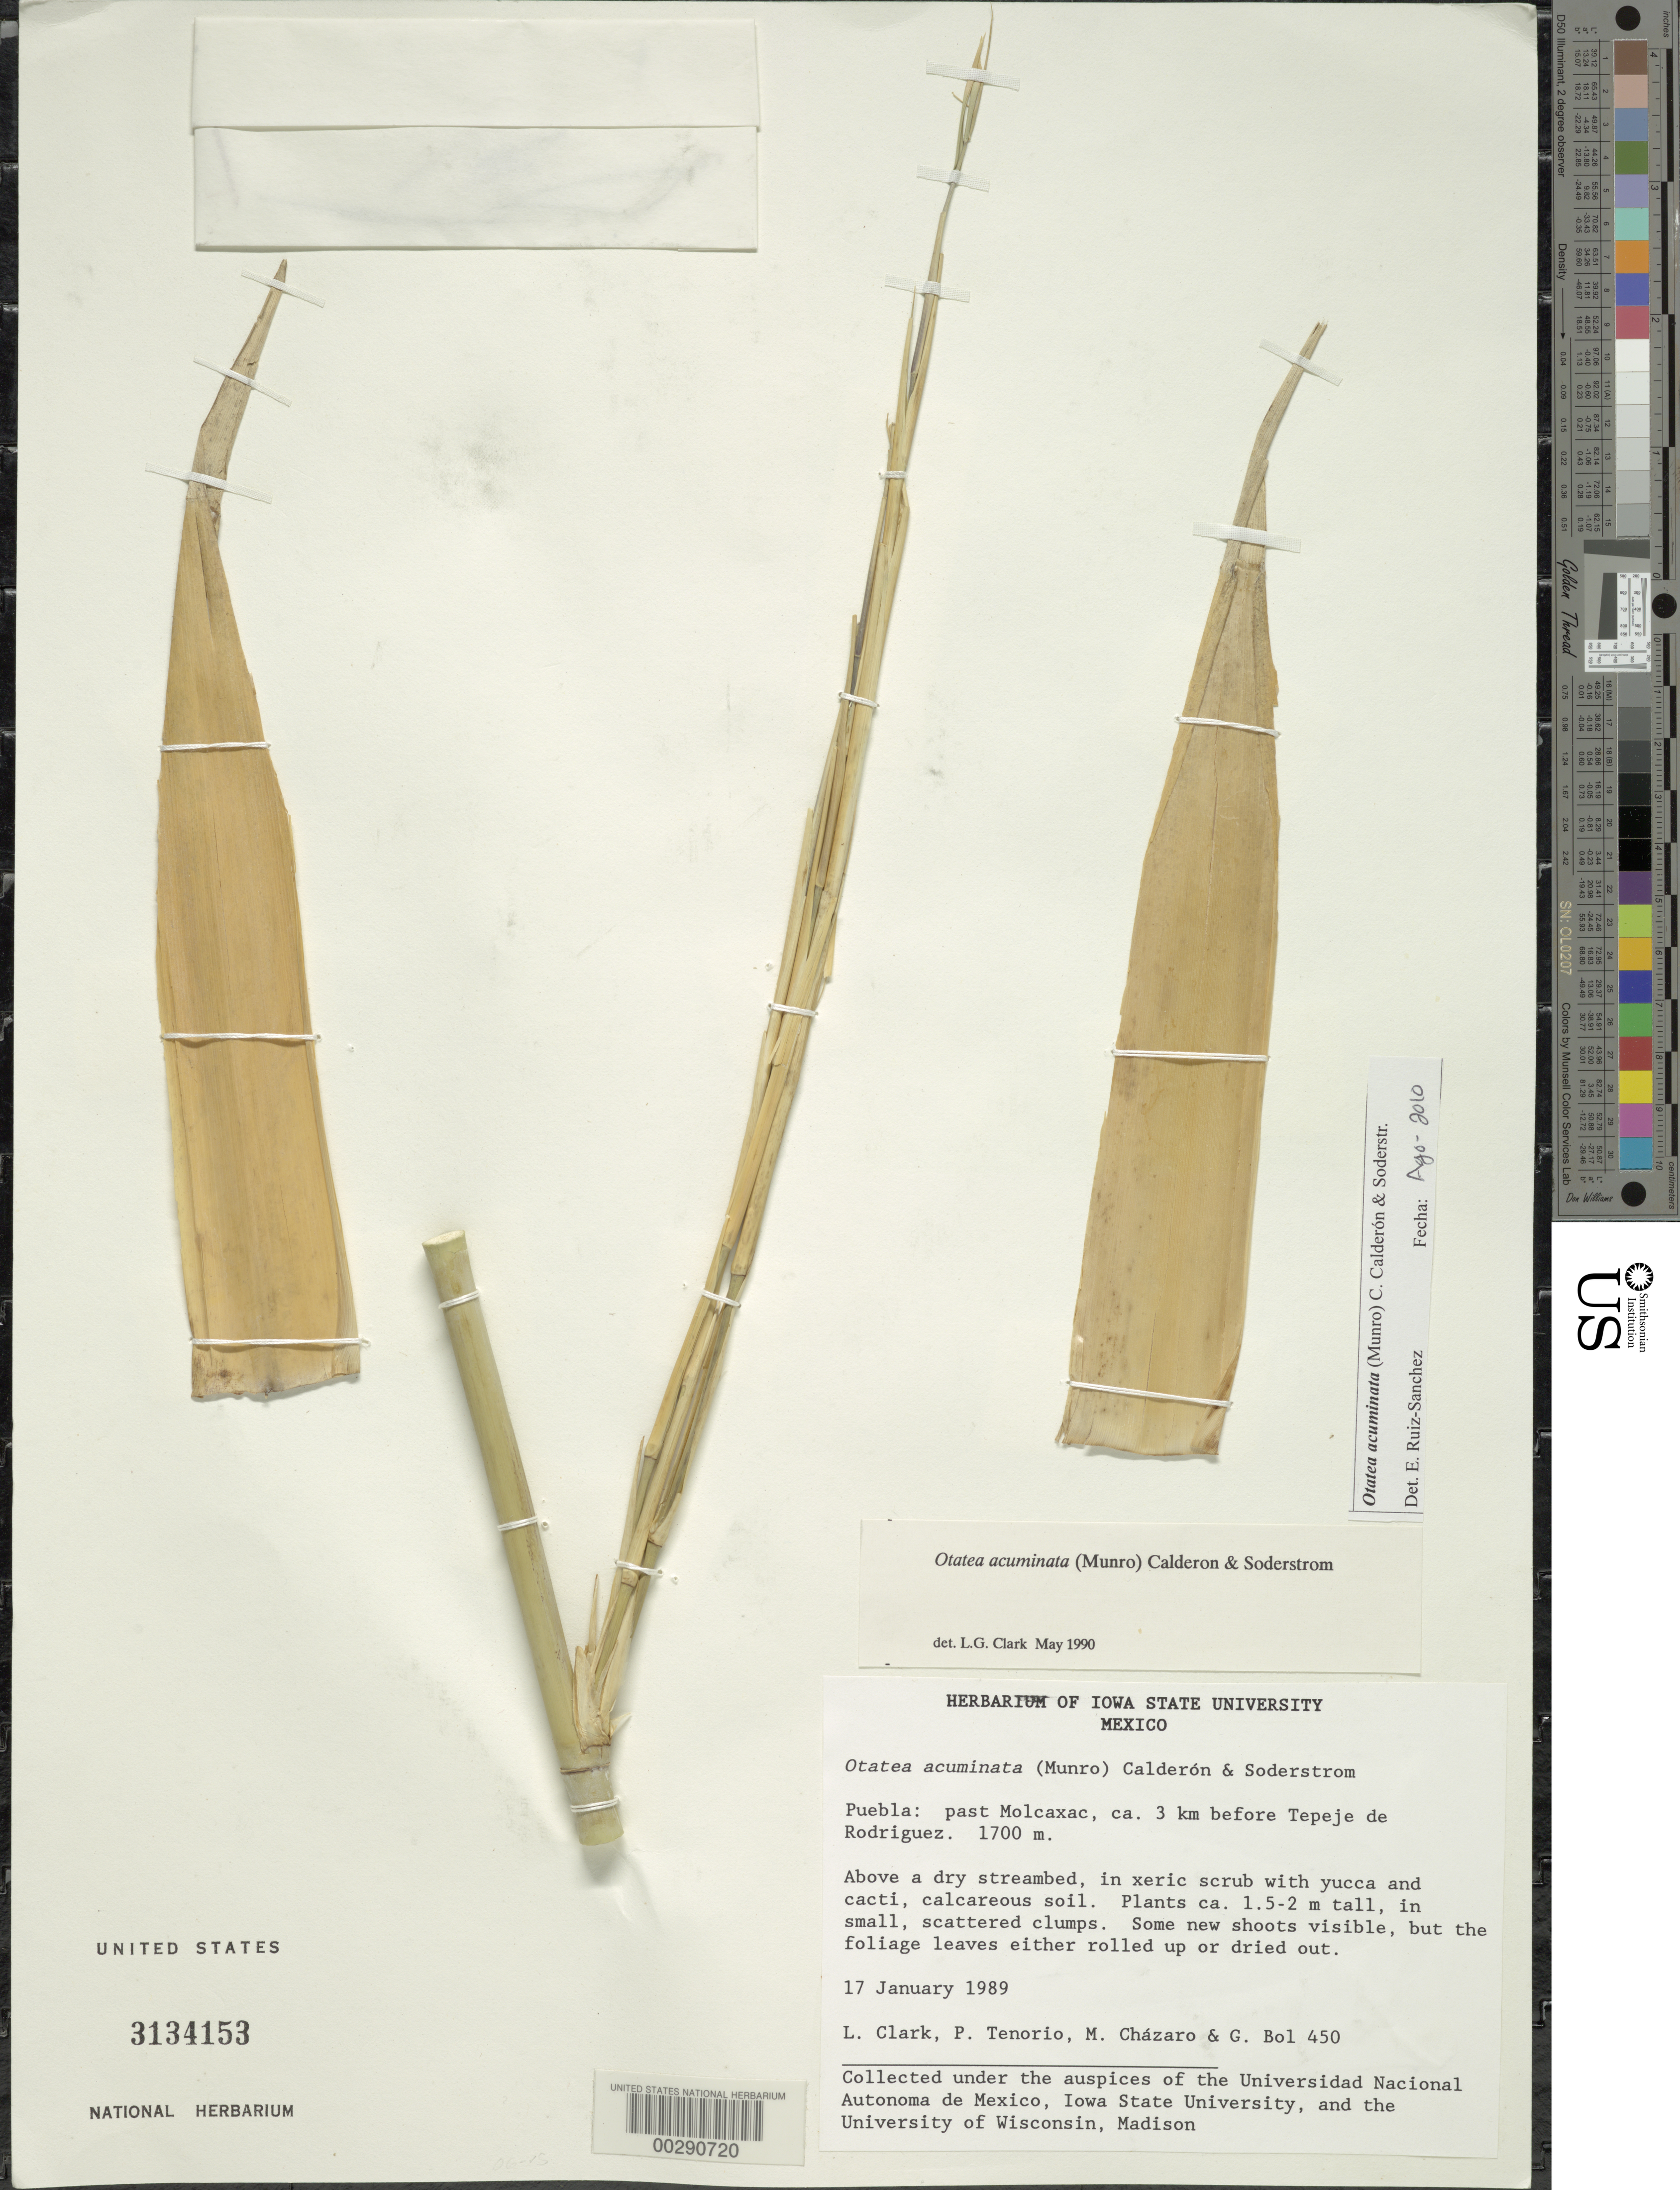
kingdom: Plantae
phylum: Tracheophyta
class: Liliopsida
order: Poales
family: Poaceae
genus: Otatea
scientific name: Otatea acuminata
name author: (Munro) C. E. Calderón & Soderstr.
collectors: L. G. Clark, P. Tenorio L., M. de J. Cházaro Basáñoez & G. Bol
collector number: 450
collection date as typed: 17 Jan 1989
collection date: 1989-01-17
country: Mexico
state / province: Puebla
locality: Past molcaxac, ca 3 km before tepeje de rodriguez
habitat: Above a dry streambed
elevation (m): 1700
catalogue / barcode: US 3134153